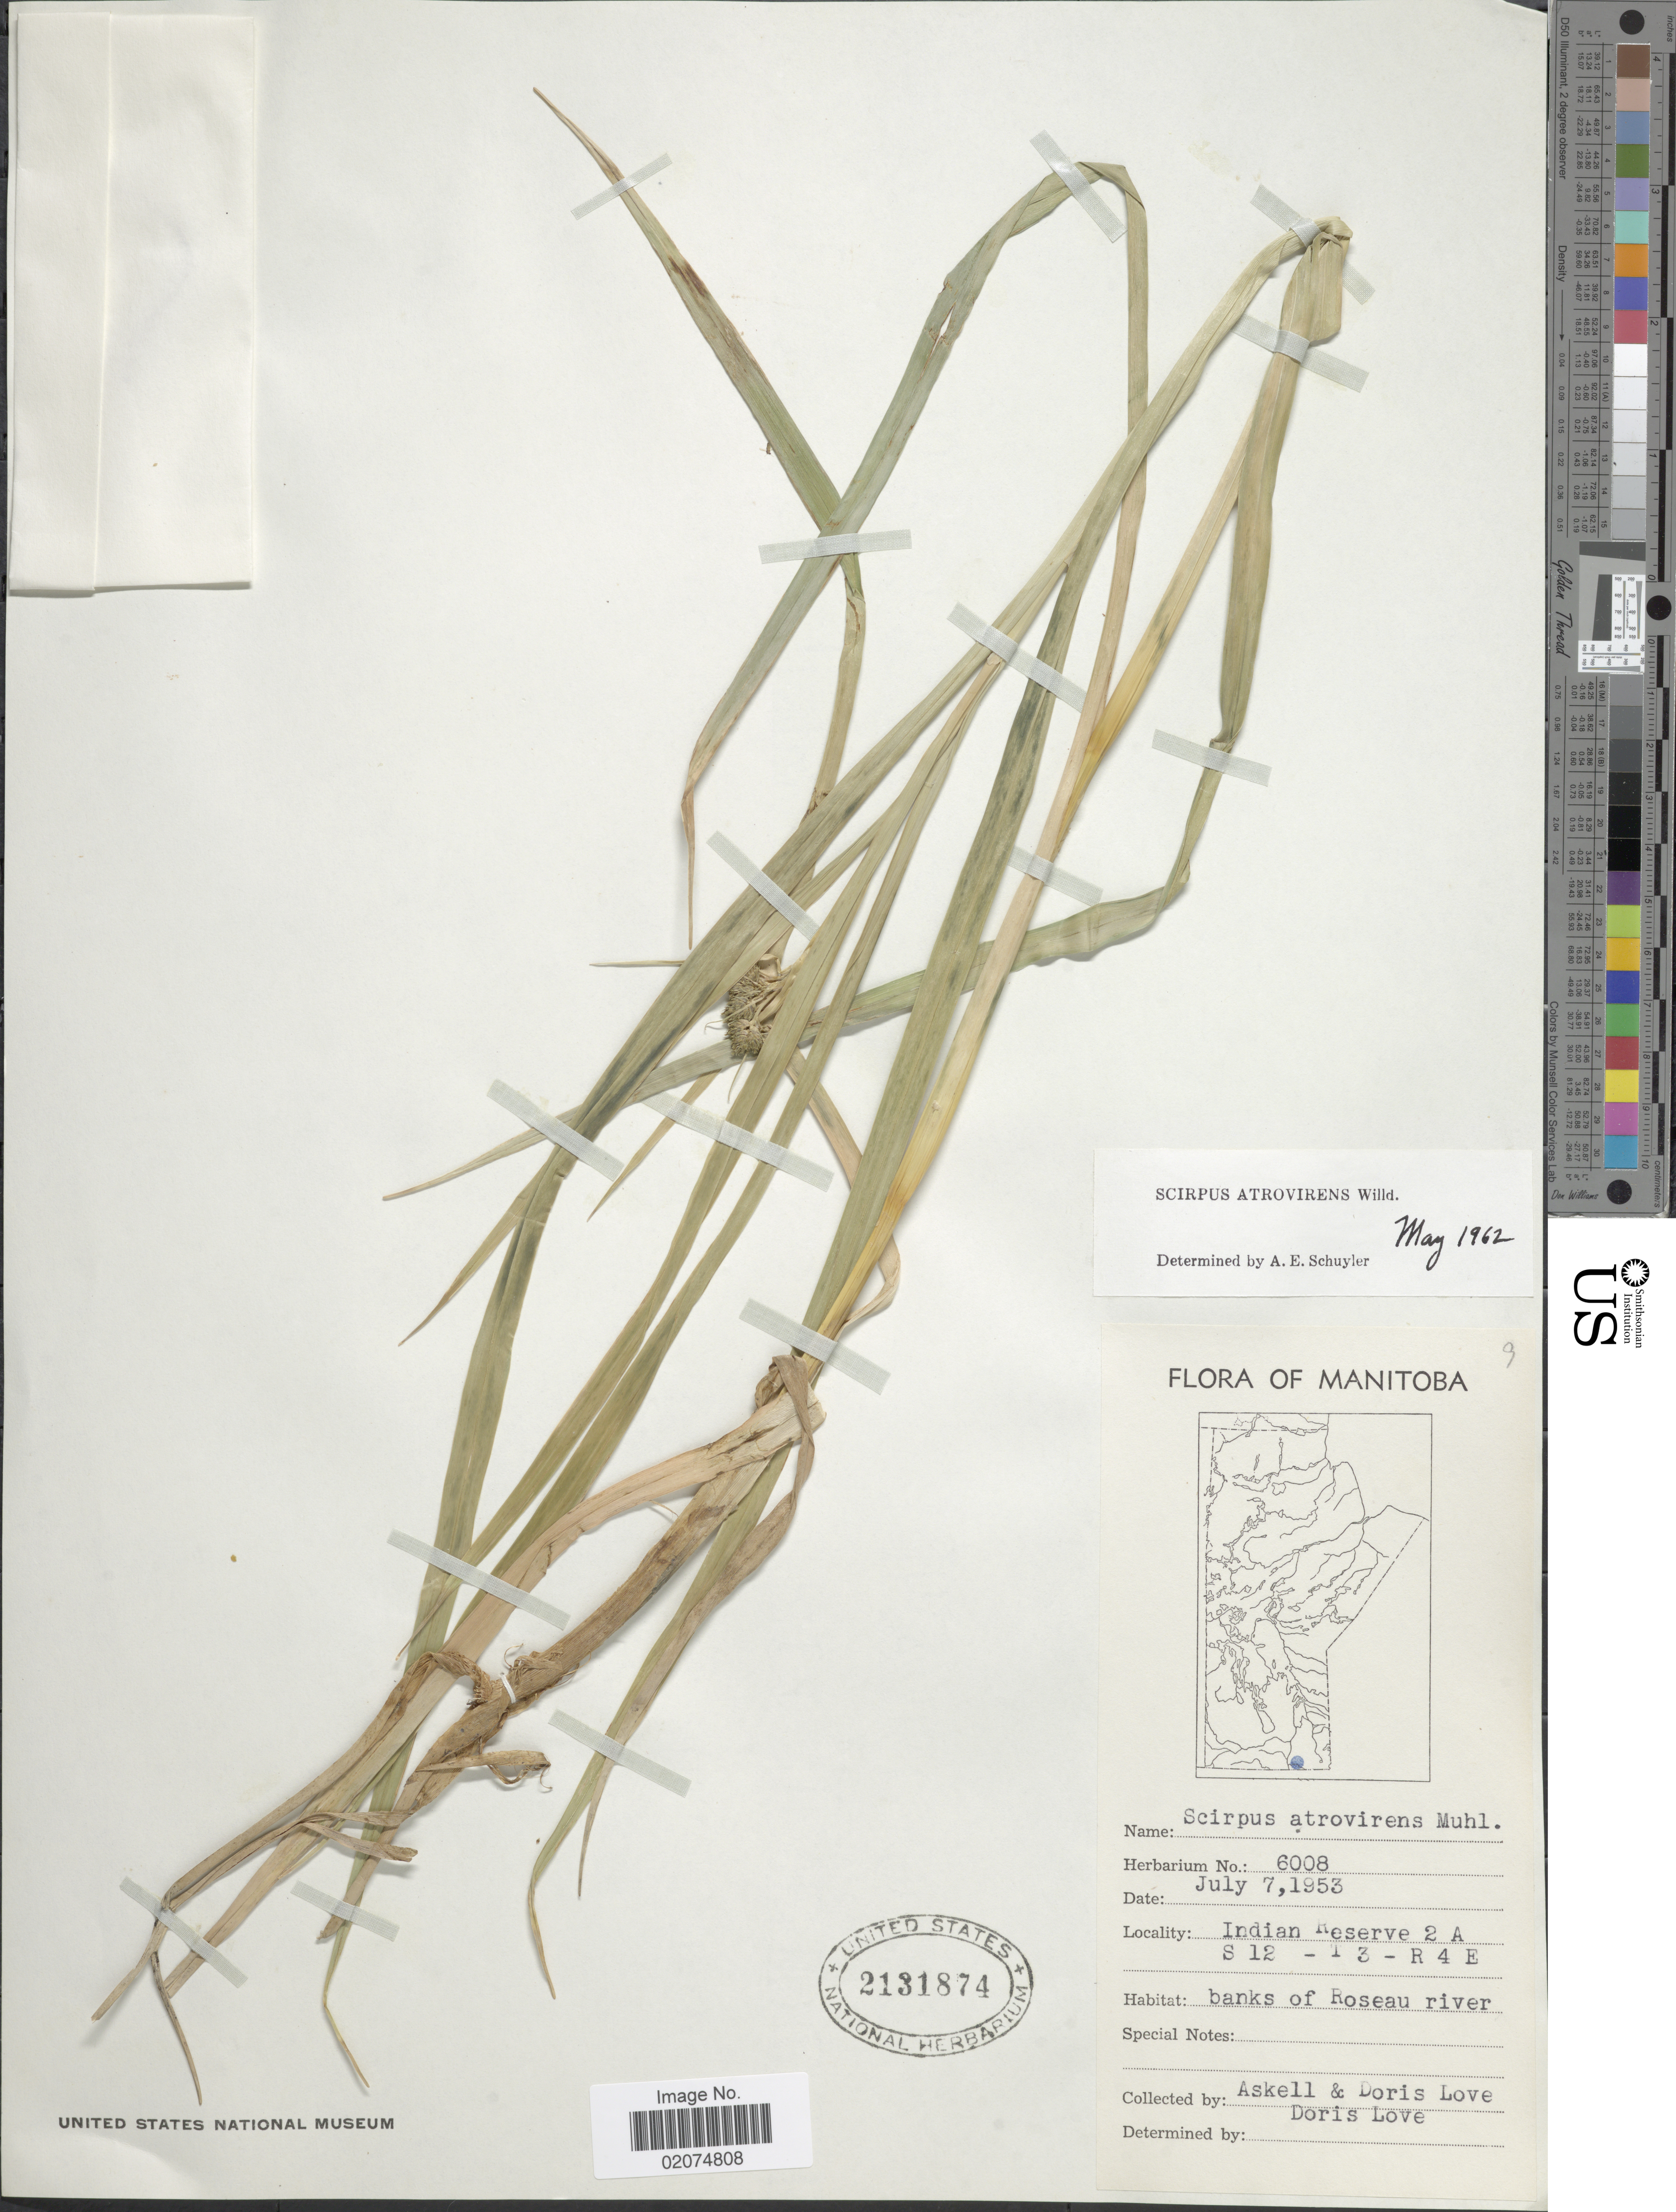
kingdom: Plantae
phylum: Tracheophyta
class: Liliopsida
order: Poales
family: Cyperaceae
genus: Scirpus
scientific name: Scirpus atrovirens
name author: Willd.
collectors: -. Askell & D. Löve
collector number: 6008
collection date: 1953-07-07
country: Canada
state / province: Manitoba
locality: Indian Reserve 2A, S12, T3, R4E, banks of Roseau River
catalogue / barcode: US 2131874